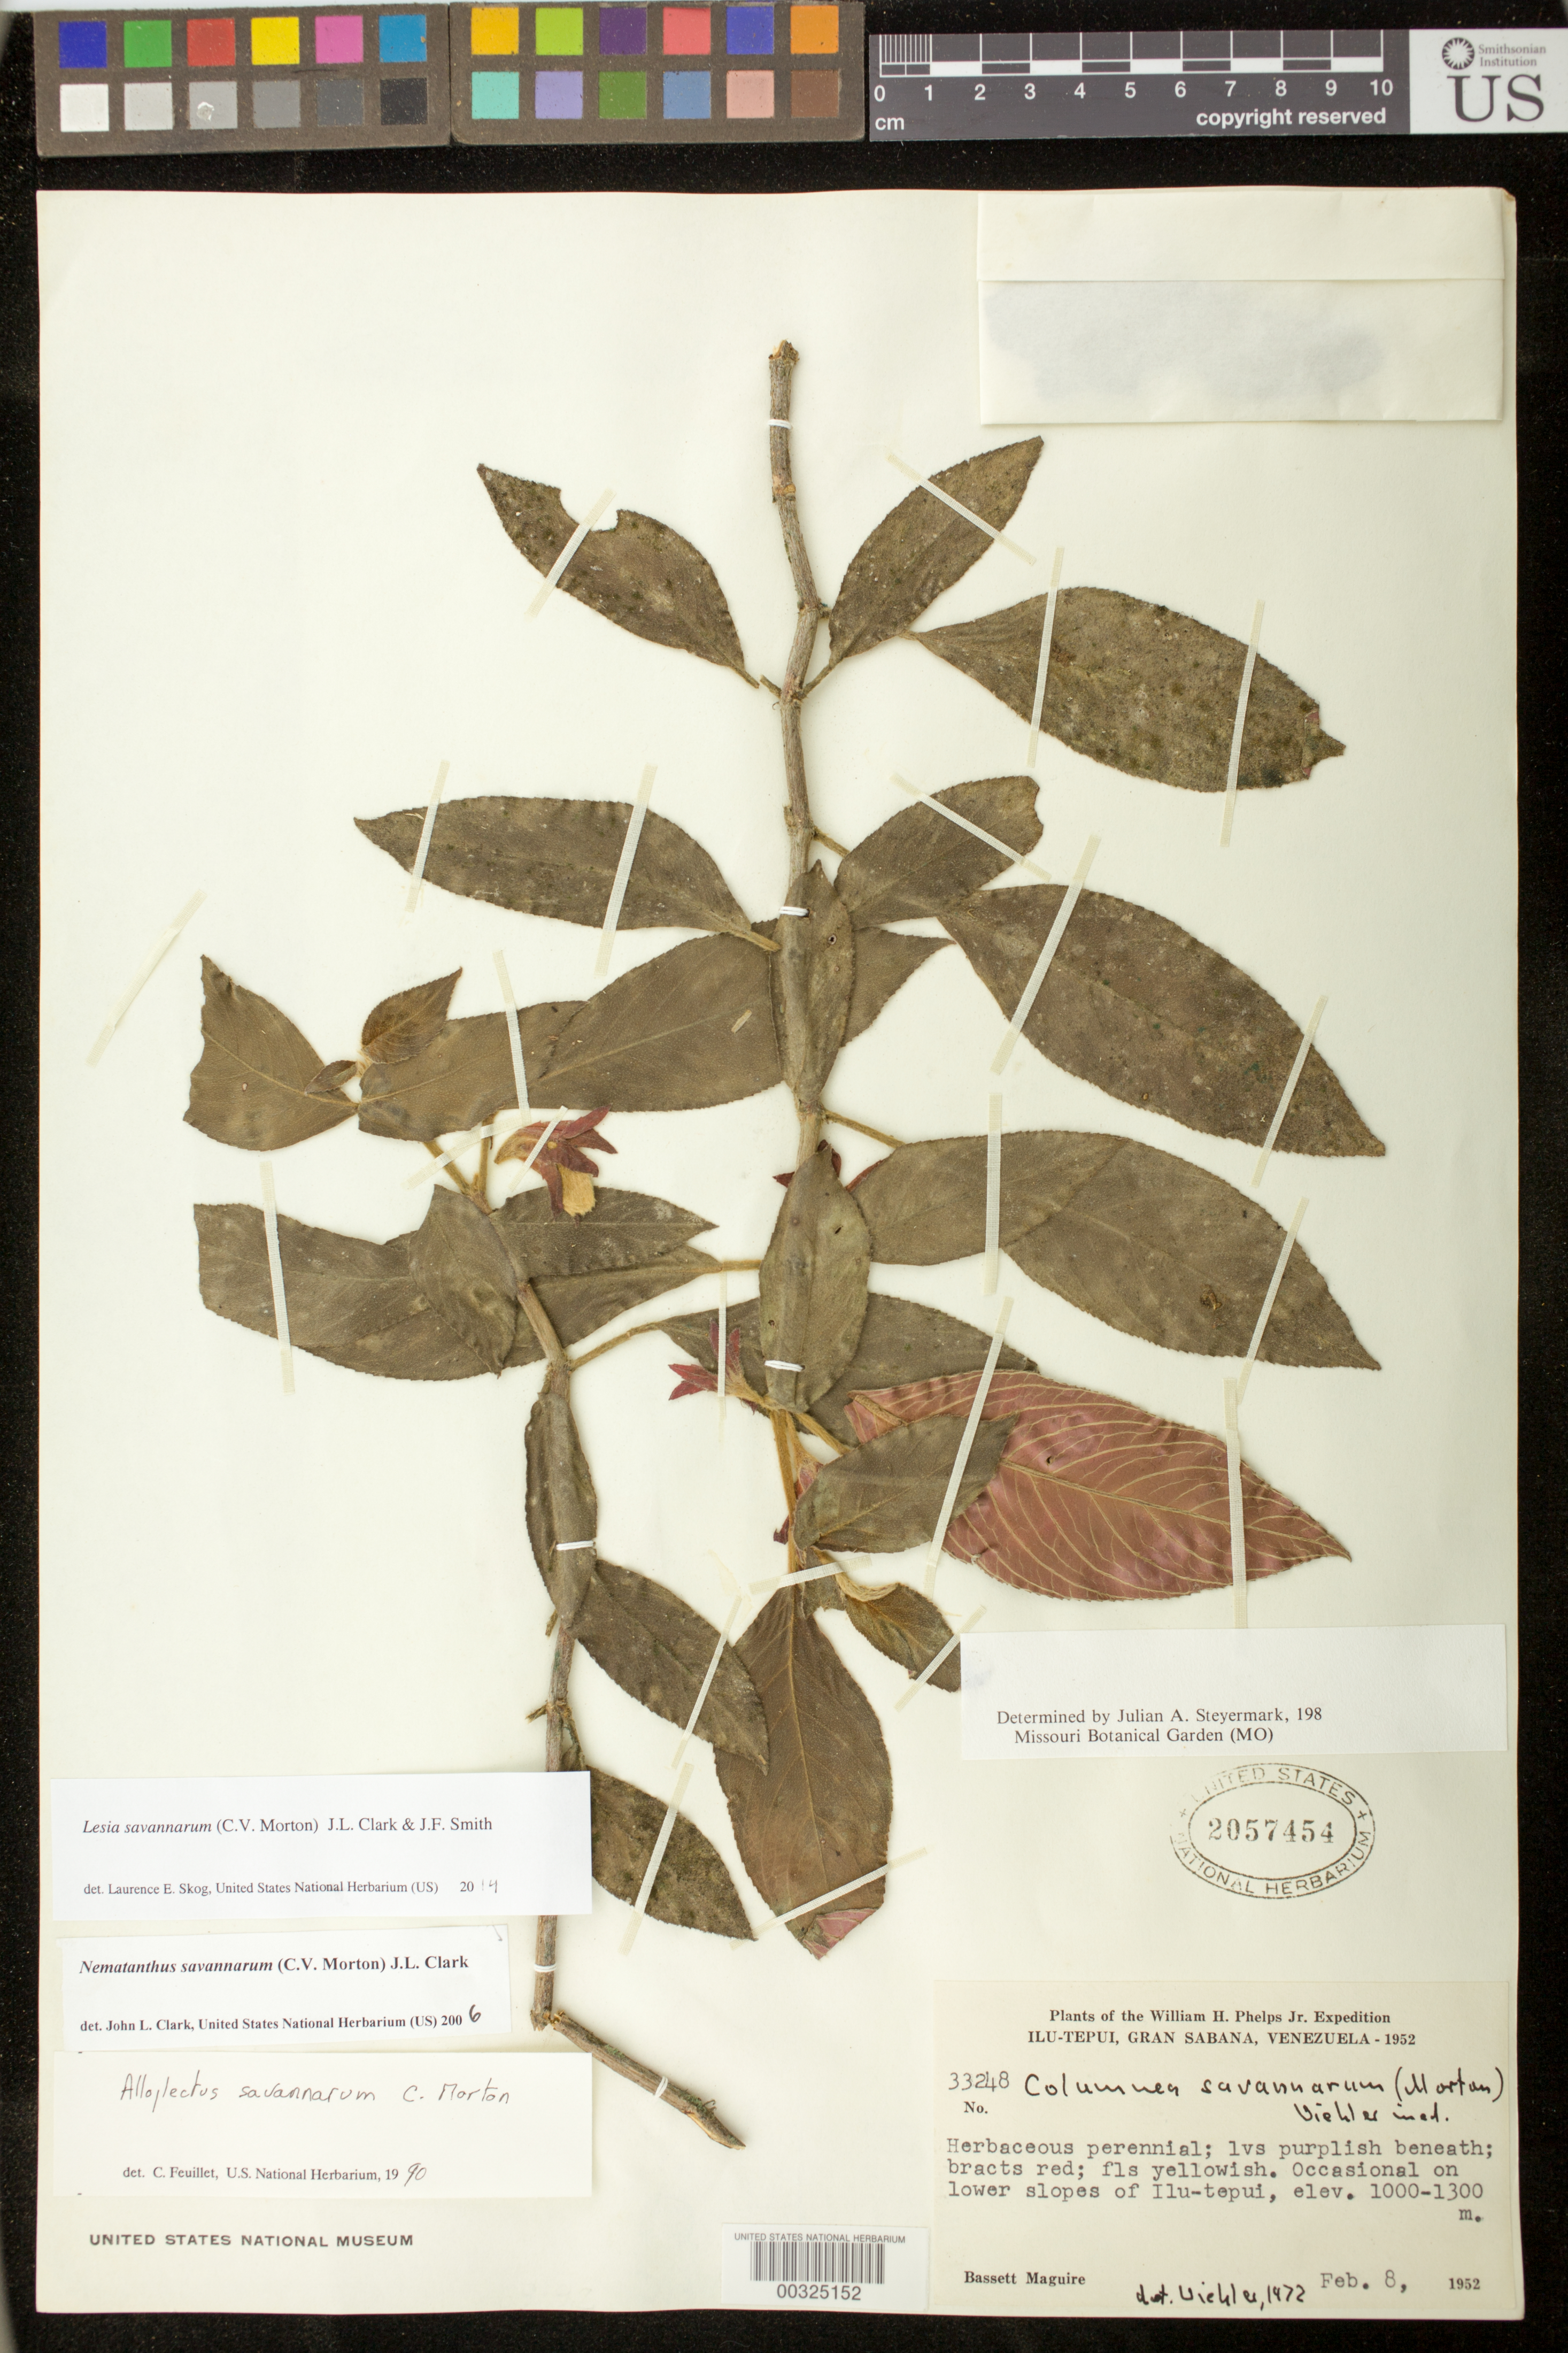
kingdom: Plantae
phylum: Tracheophyta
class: Magnoliopsida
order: Lamiales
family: Gesneriaceae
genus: Lesia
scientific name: Lesia savannarum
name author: (C.V. Morton) J.L. Clark & J.F. Sm.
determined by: Skog, Laurence E.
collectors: B. Maguire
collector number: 33248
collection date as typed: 08 Feb 1952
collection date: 1952-02-08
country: Venezuela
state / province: Bolívar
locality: Ilu-Tepui, Gran Sabana; on lower slopes of Ilu-tepui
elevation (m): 1000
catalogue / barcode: US 2057454